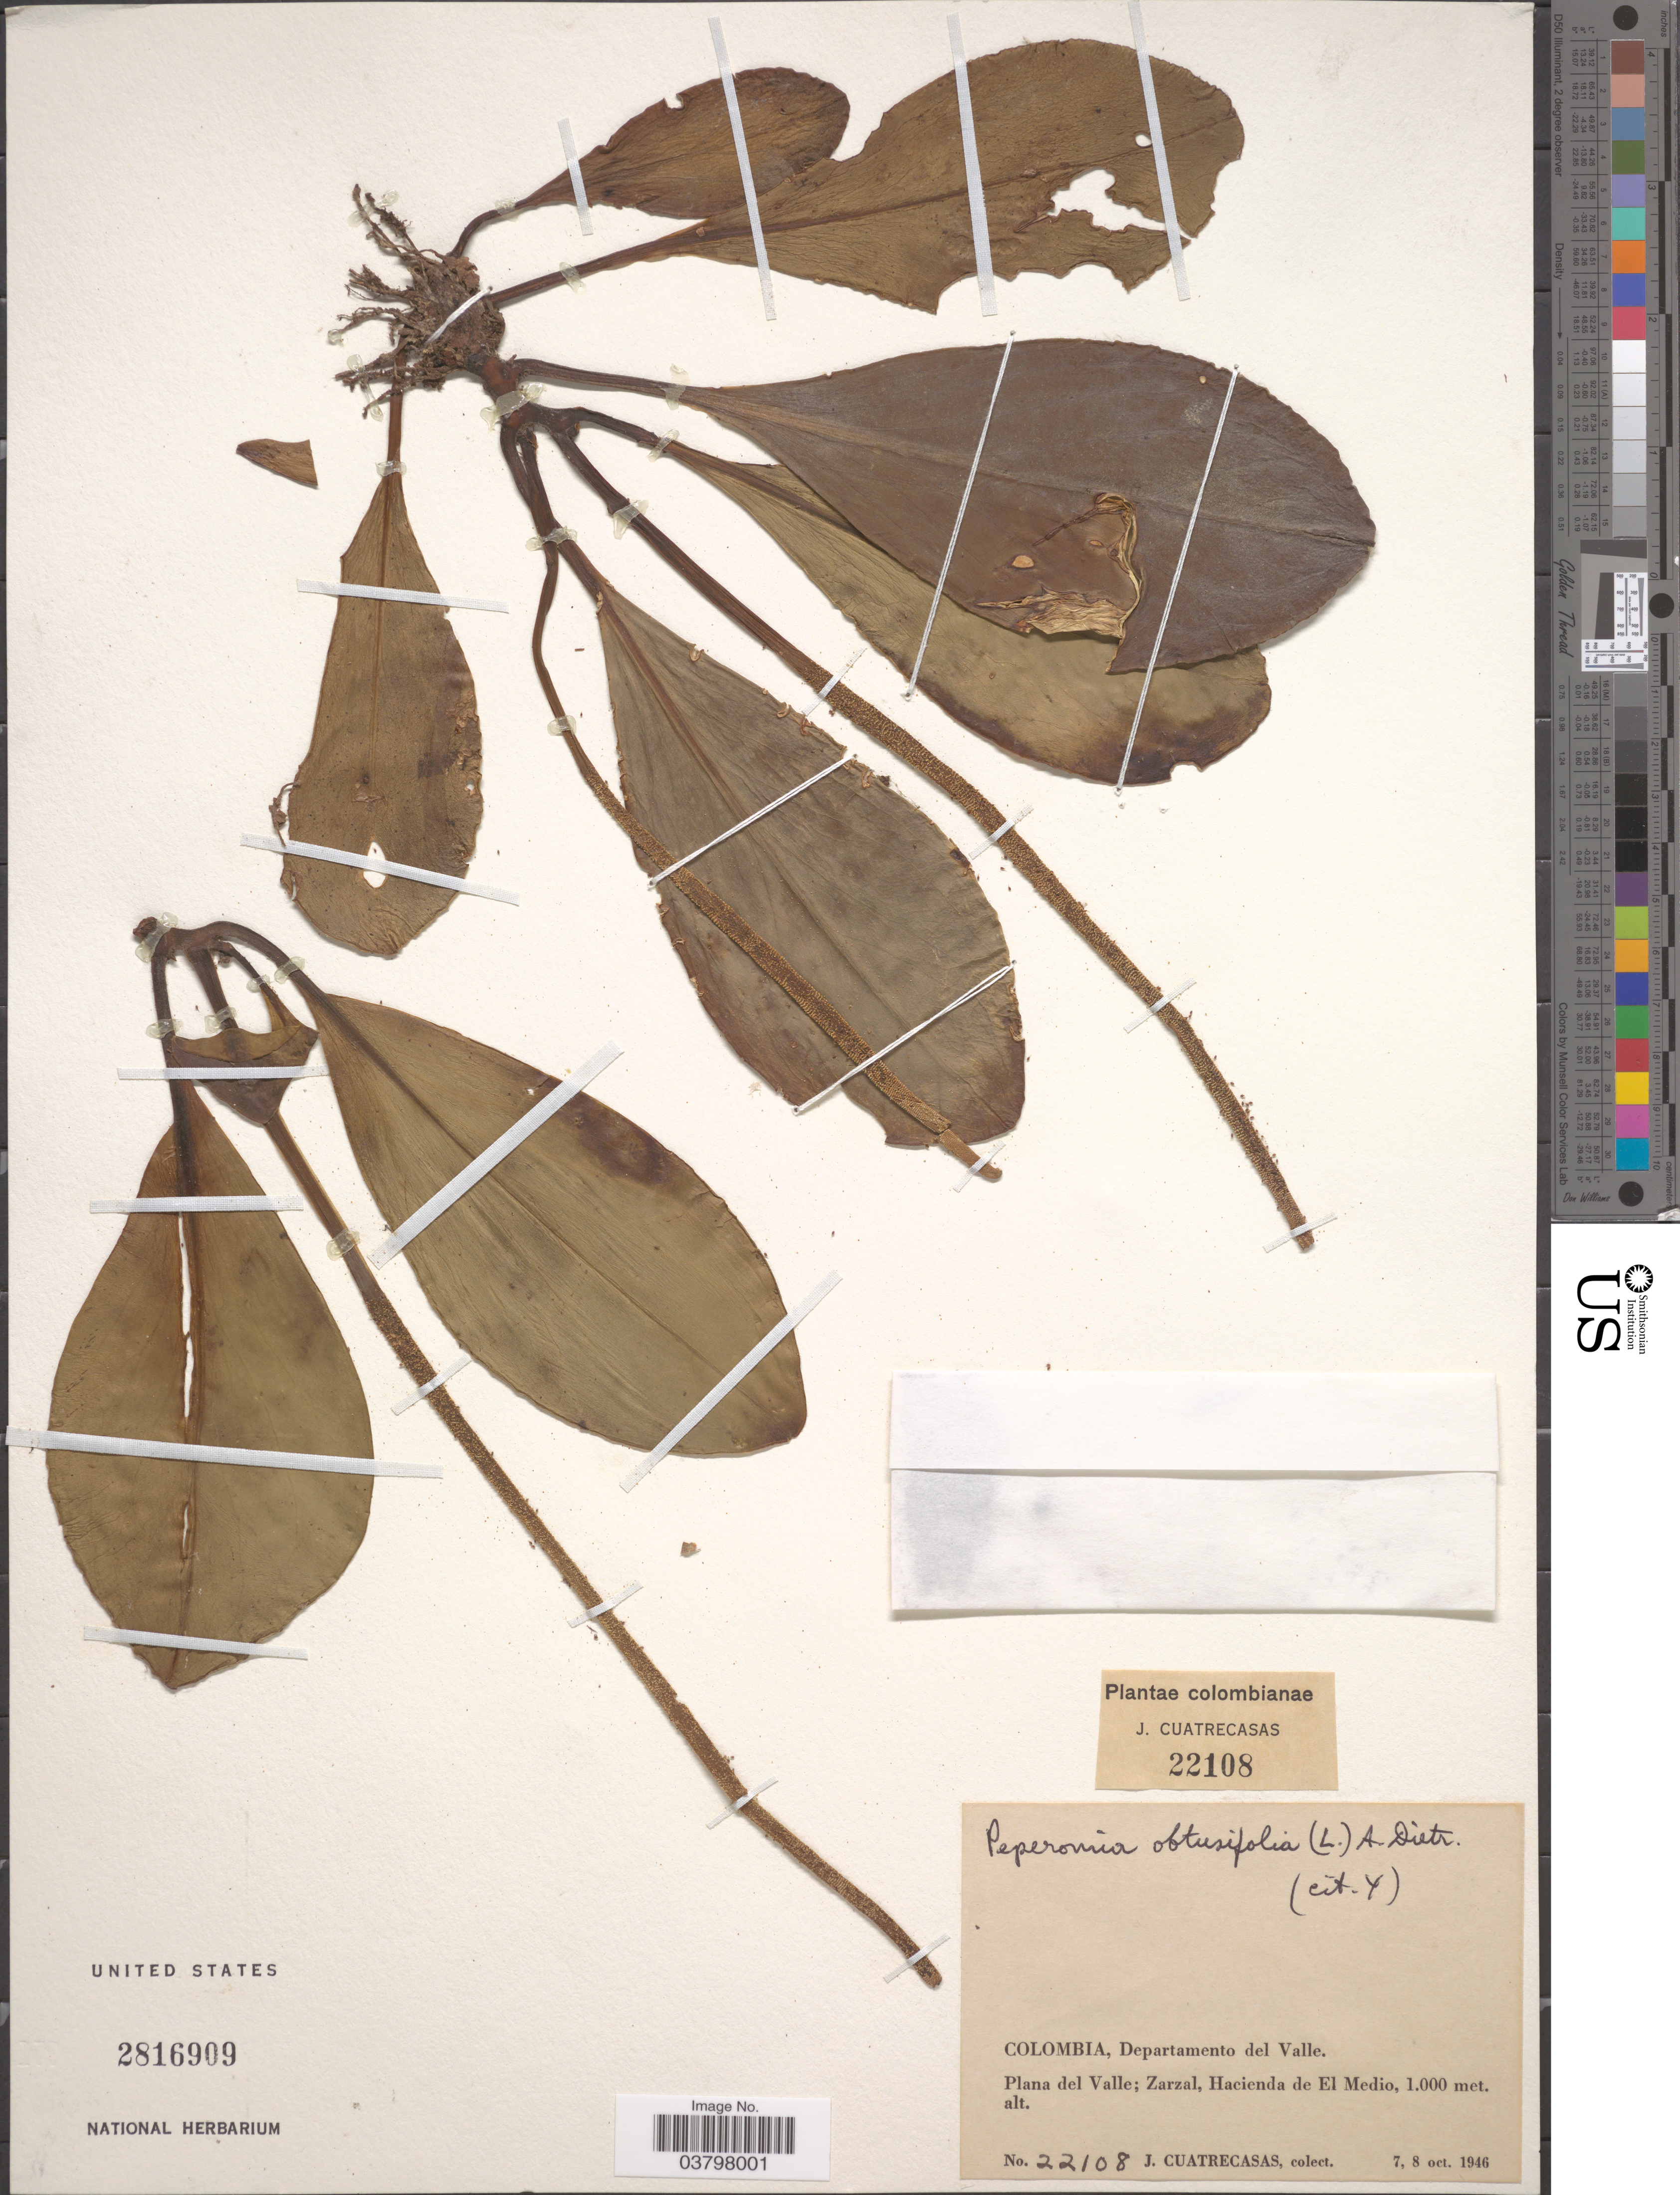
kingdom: Plantae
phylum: Tracheophyta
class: Magnoliopsida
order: Piperales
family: Piperaceae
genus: Peperomia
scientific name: Peperomia obtusifolia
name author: (L.) A. Dietr.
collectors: J. Cuatrecasas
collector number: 22108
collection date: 1946-10-07/1946-10-08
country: Colombia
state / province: Valle del Cauca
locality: Departamento del Valle. Plana del Valle; Zarzal, Hacienda de El Medio.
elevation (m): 1000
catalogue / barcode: US 2816909